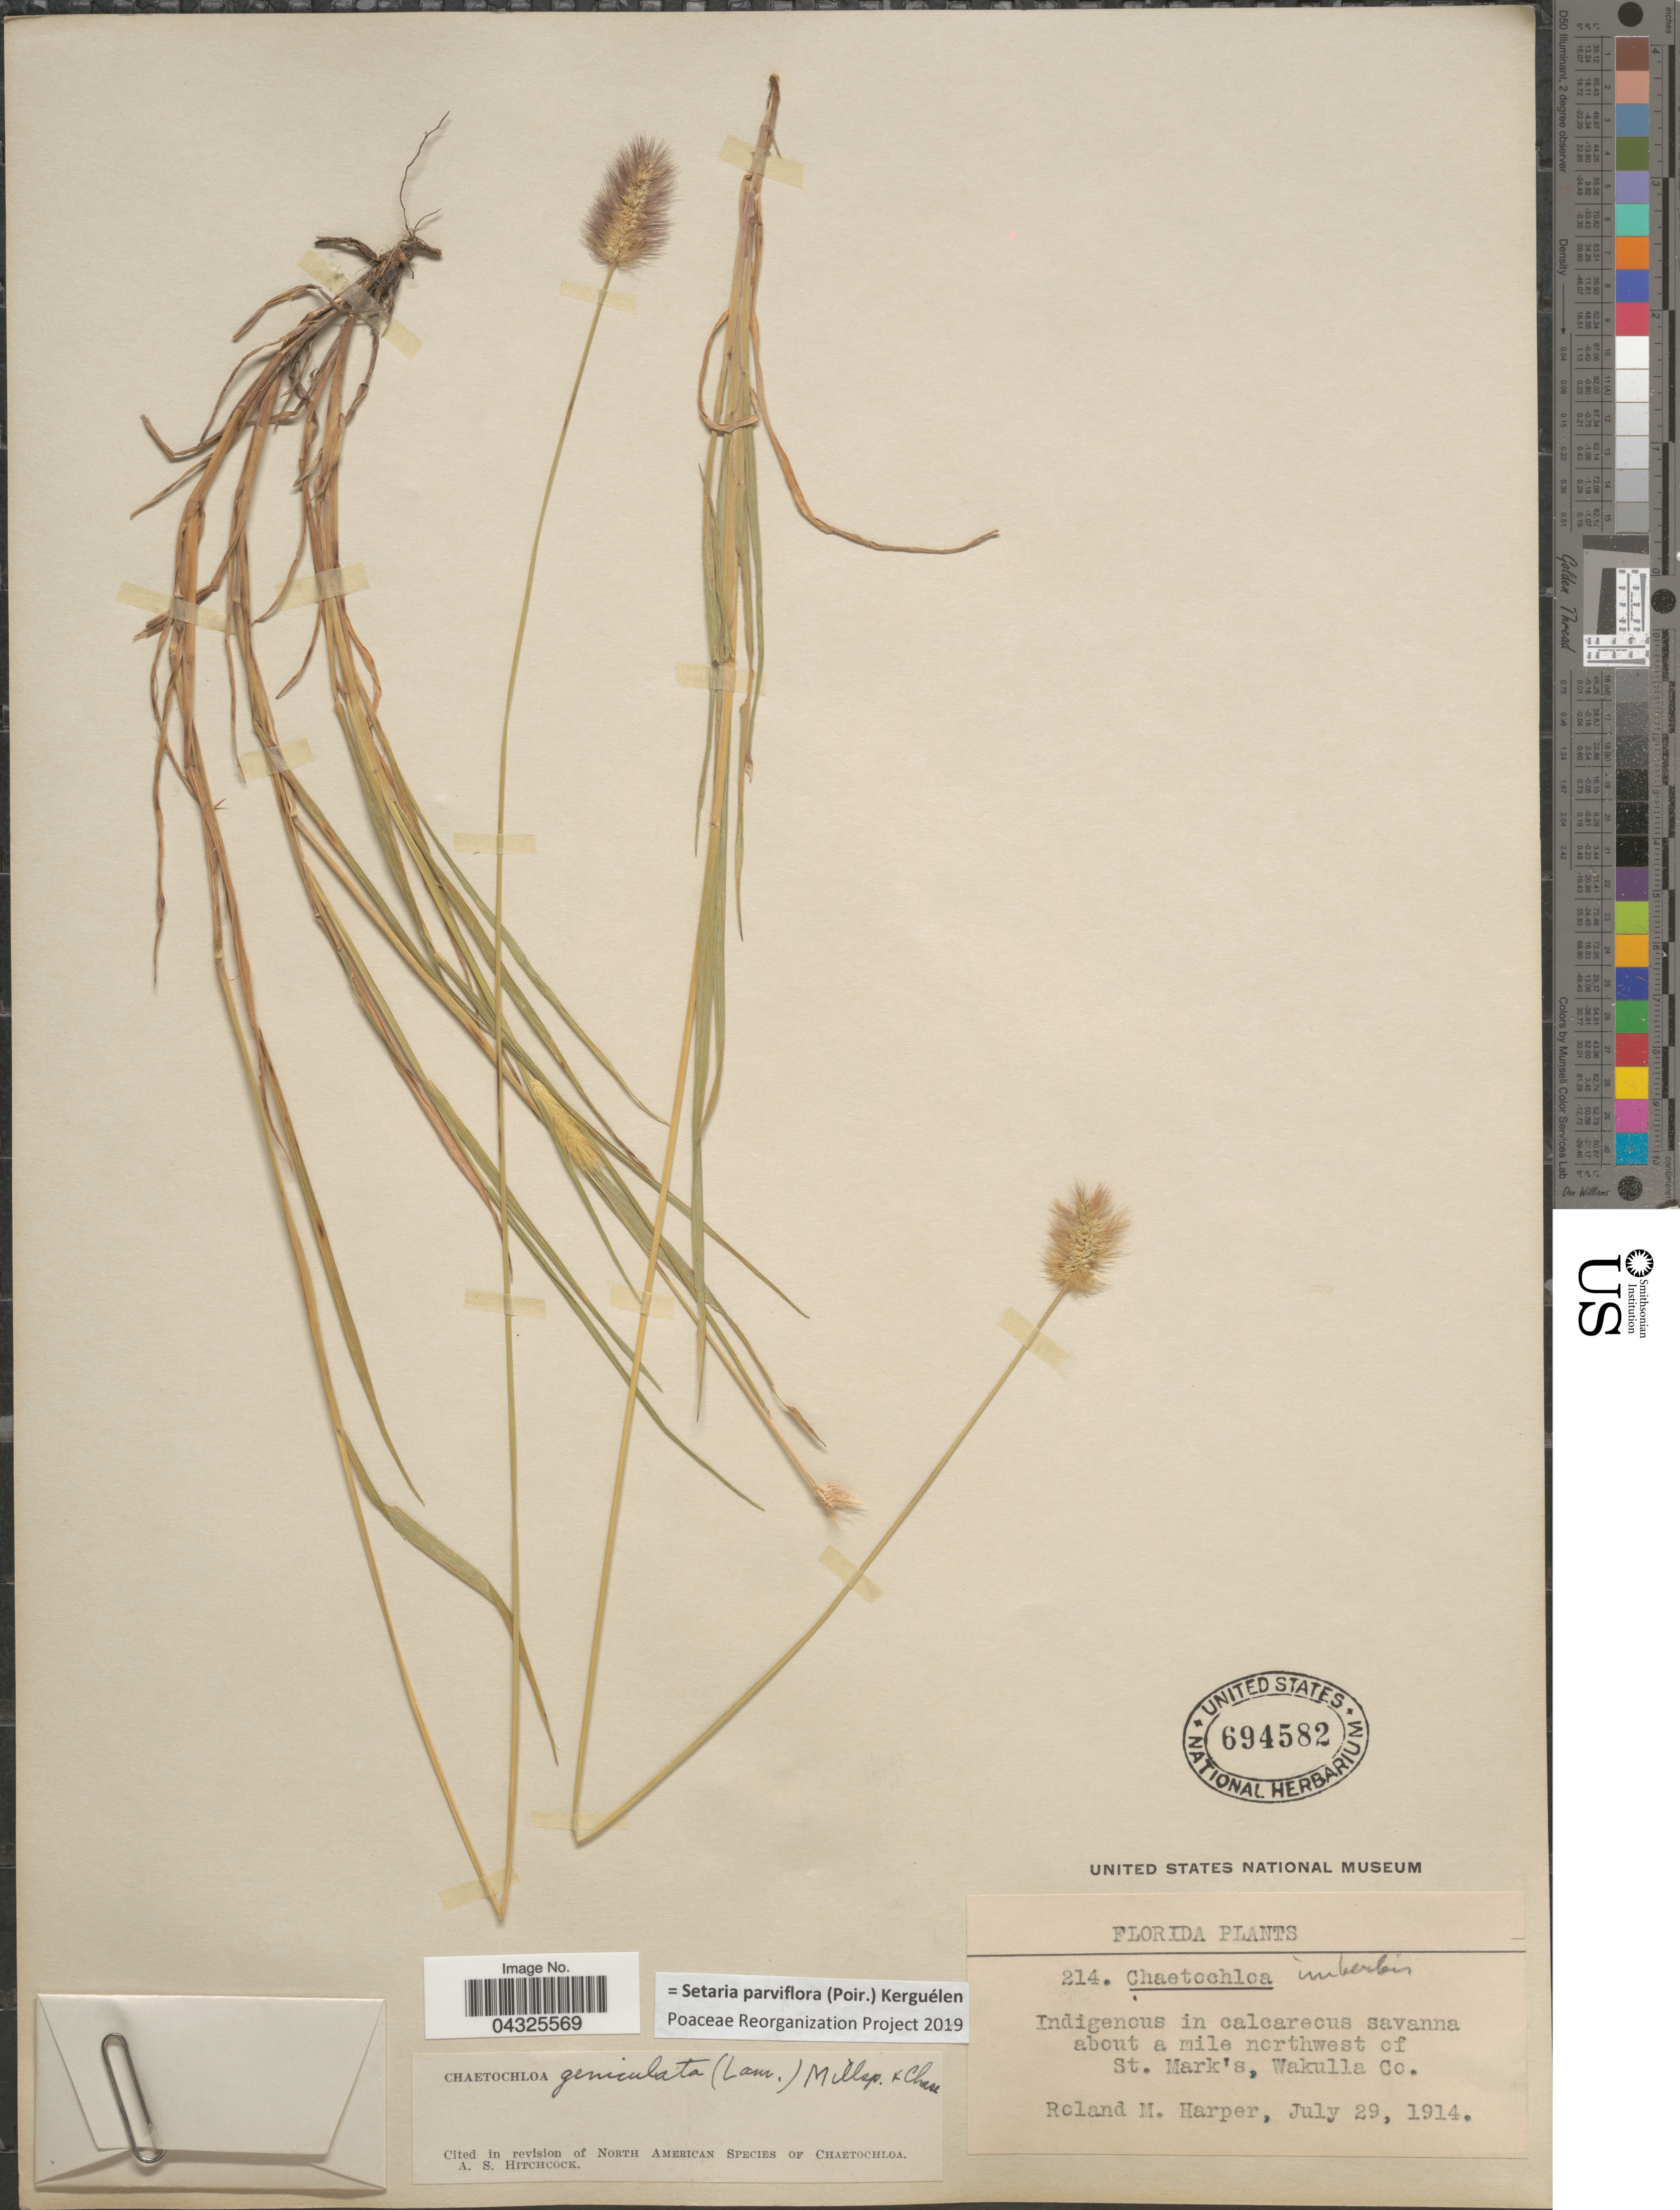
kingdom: Plantae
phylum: Tracheophyta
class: Liliopsida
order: Poales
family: Poaceae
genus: Setaria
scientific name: Setaria parviflora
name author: (Poir.) Kerguélen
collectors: R. M. Harper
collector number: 214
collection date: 1914-07-29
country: United States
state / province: Florida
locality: Indigenous in calcarecus savanna about a mile northwest of St. Mark's, Wakulla Co.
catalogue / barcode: US 694582